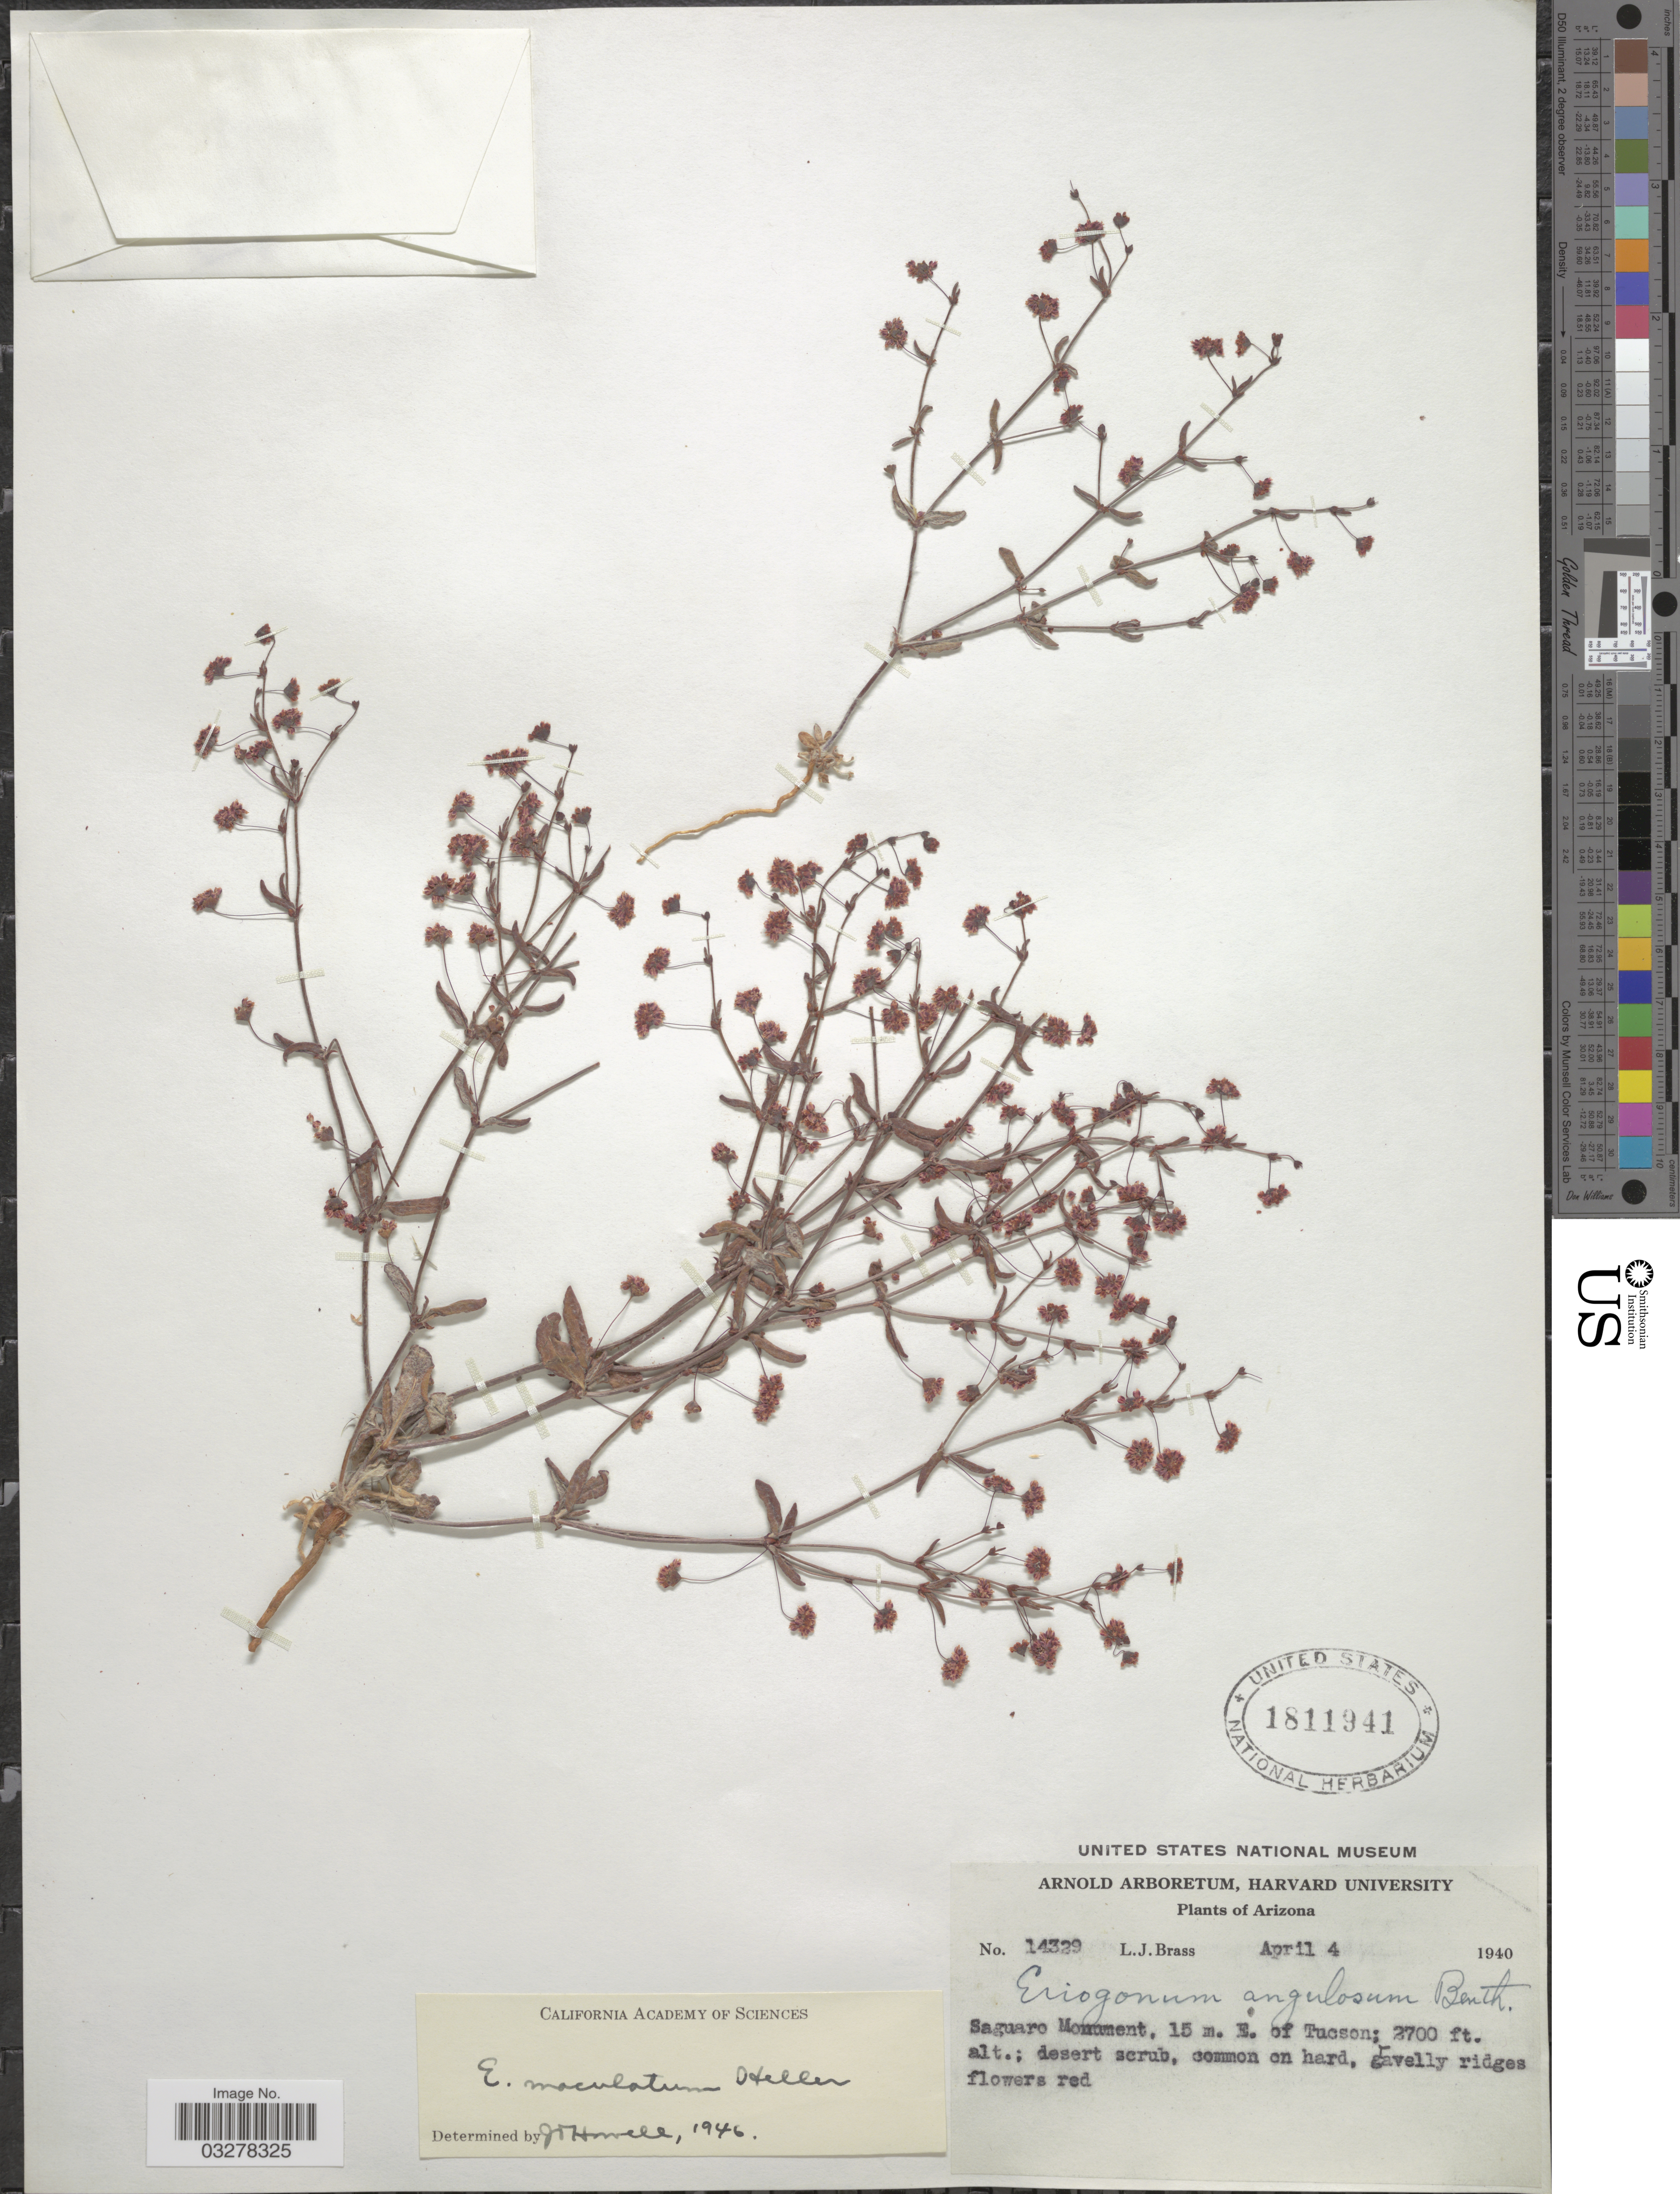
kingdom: Plantae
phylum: Tracheophyta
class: Magnoliopsida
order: Caryophyllales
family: Polygonaceae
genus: Eriogonum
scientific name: Eriogonum maculatum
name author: A. Heller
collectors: L. J. Brass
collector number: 14329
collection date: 1940-04-04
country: United States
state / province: Arizona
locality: Saguaro Monument, 15 mi. N. of Tucson.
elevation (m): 823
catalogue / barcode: US 1811941